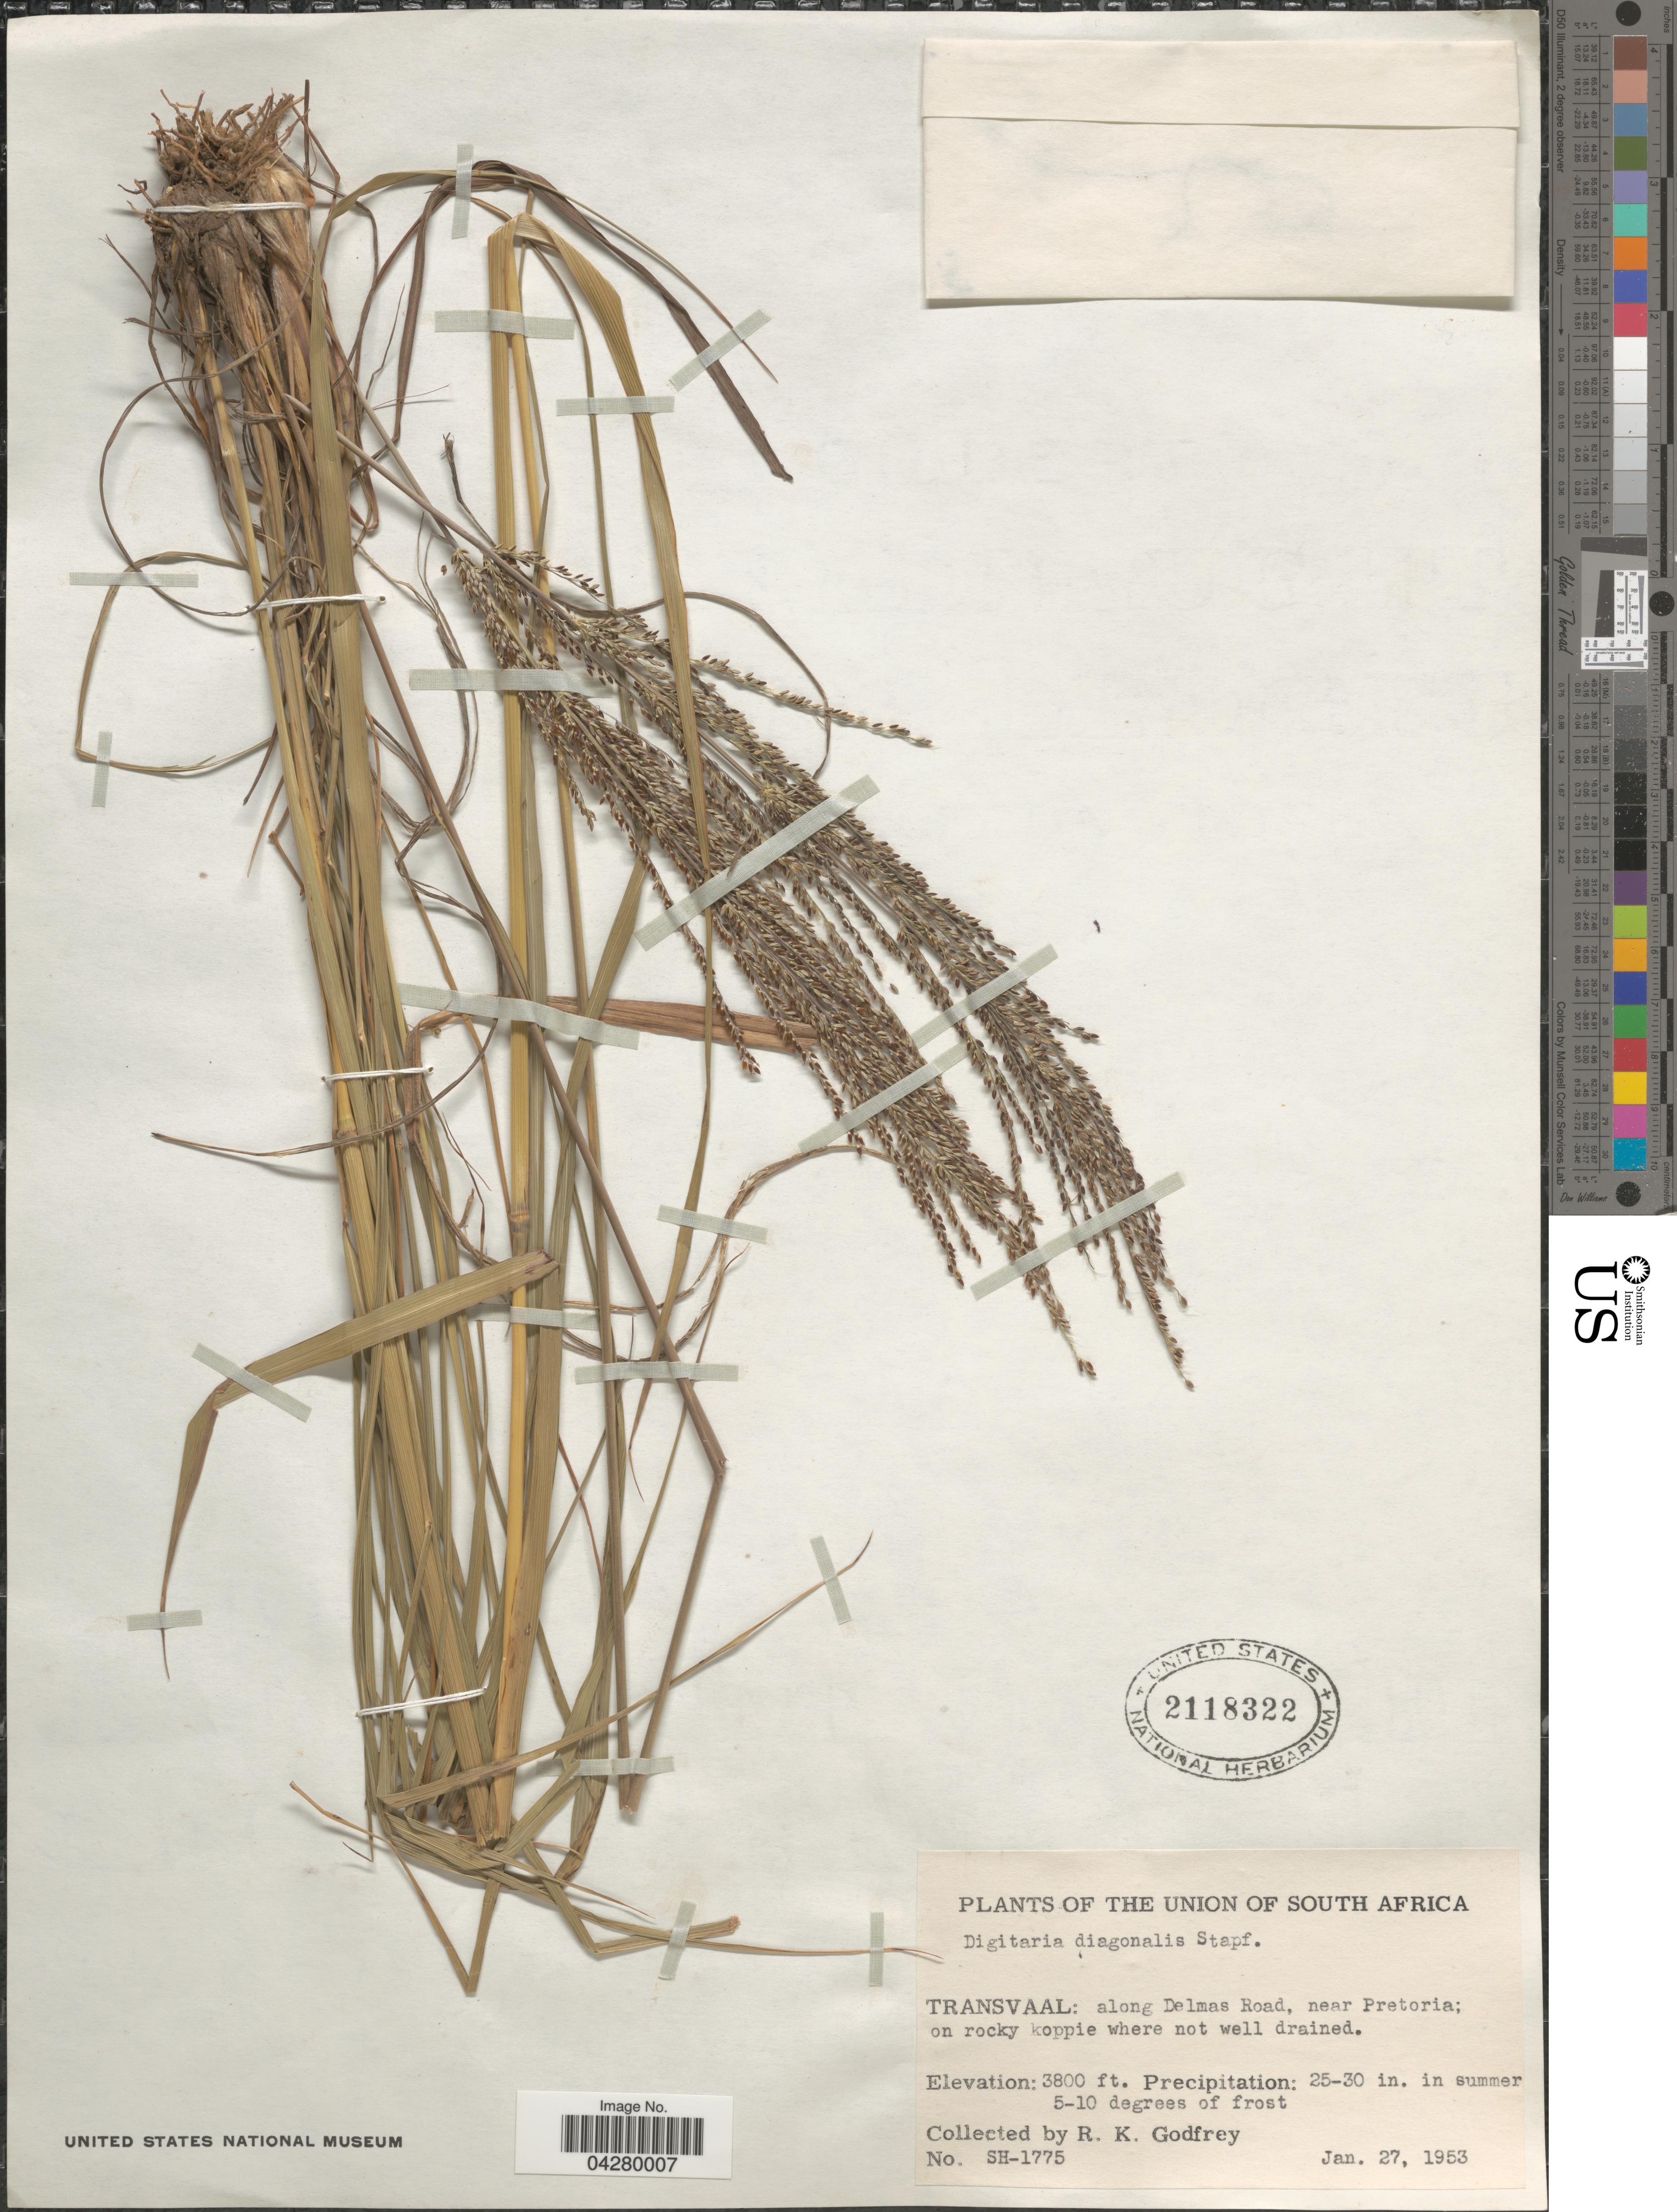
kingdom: Plantae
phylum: Tracheophyta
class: Liliopsida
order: Poales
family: Poaceae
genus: Digitaria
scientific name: Digitaria diagonalis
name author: (Nees) Stapf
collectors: R. K. Godfrey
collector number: SH-1775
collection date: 1953-01-27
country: South Africa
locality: The Union of South Africa. Transvaal: along Delmas Road, near Pretoria.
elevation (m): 1158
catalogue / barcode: US 2118322